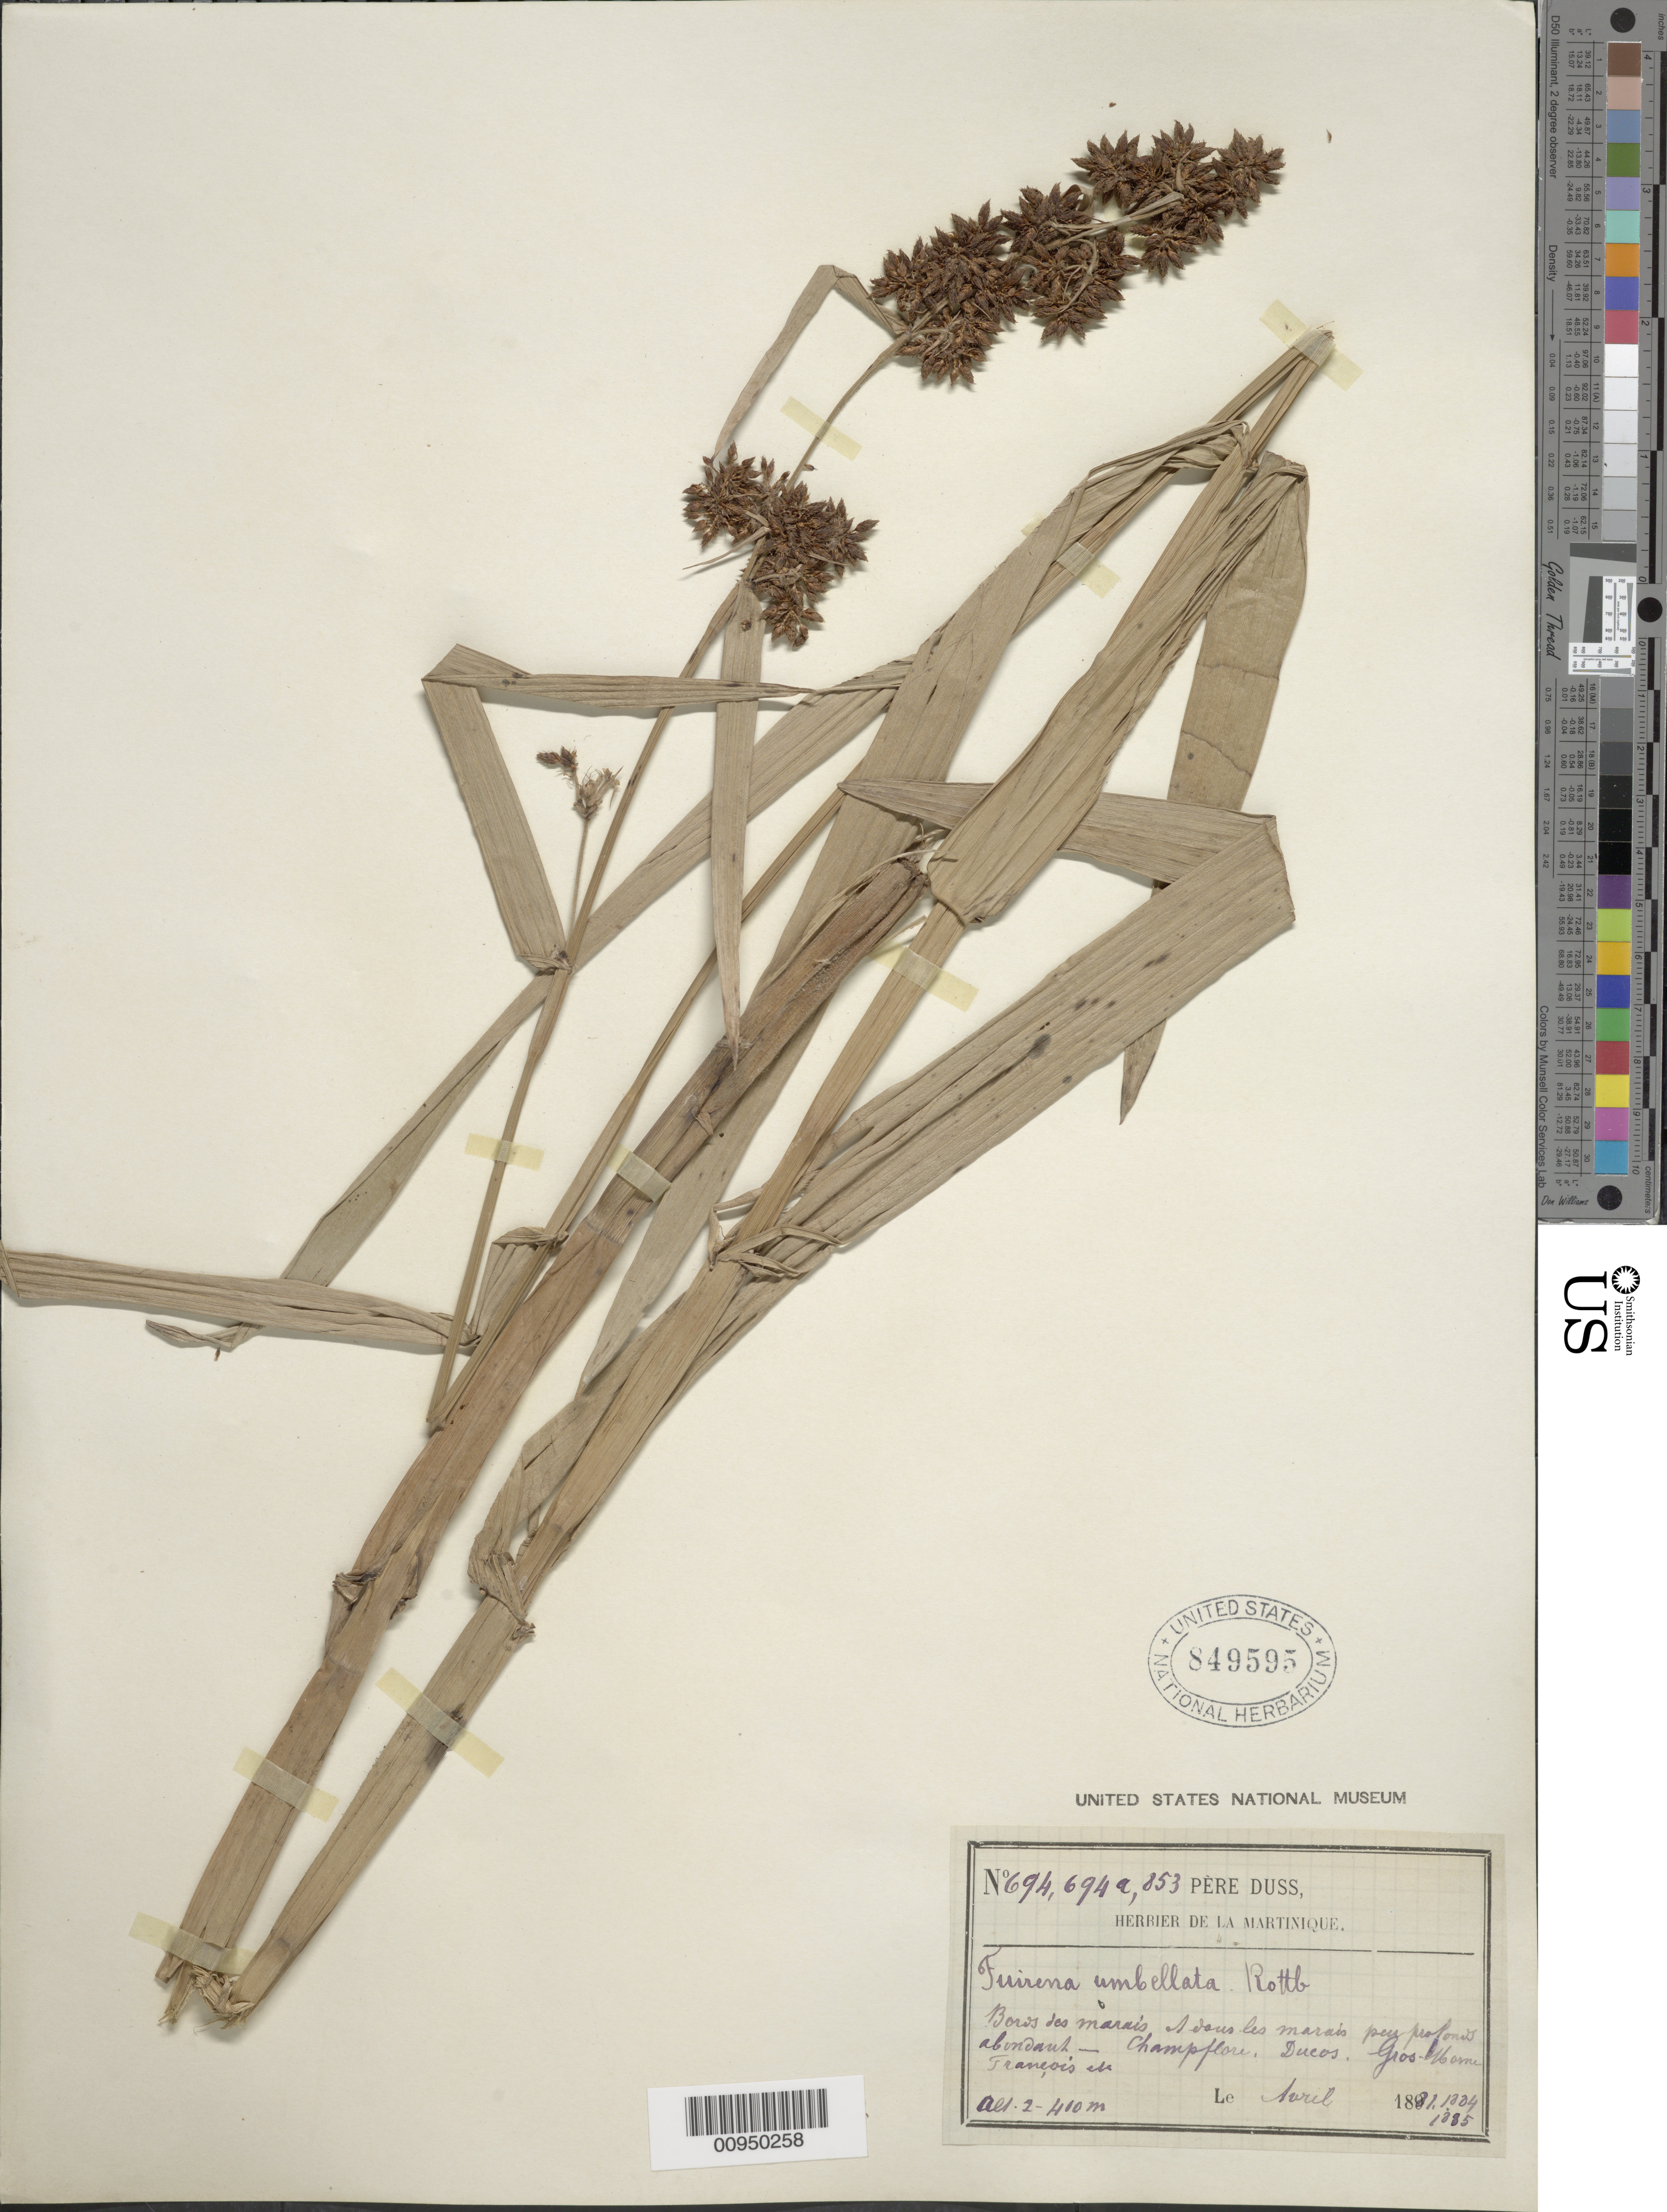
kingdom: Plantae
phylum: Tracheophyta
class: Liliopsida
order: Poales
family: Cyperaceae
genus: Fuirena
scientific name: Fuirena umbellata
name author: Rottb.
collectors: Père Duss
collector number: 694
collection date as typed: Apr 1881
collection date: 1881-04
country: Martinique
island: Martinique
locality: "Champflore, Ducos, Gros Morne Francois"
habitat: "boros des marnes et dans les marads "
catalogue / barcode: US 849595